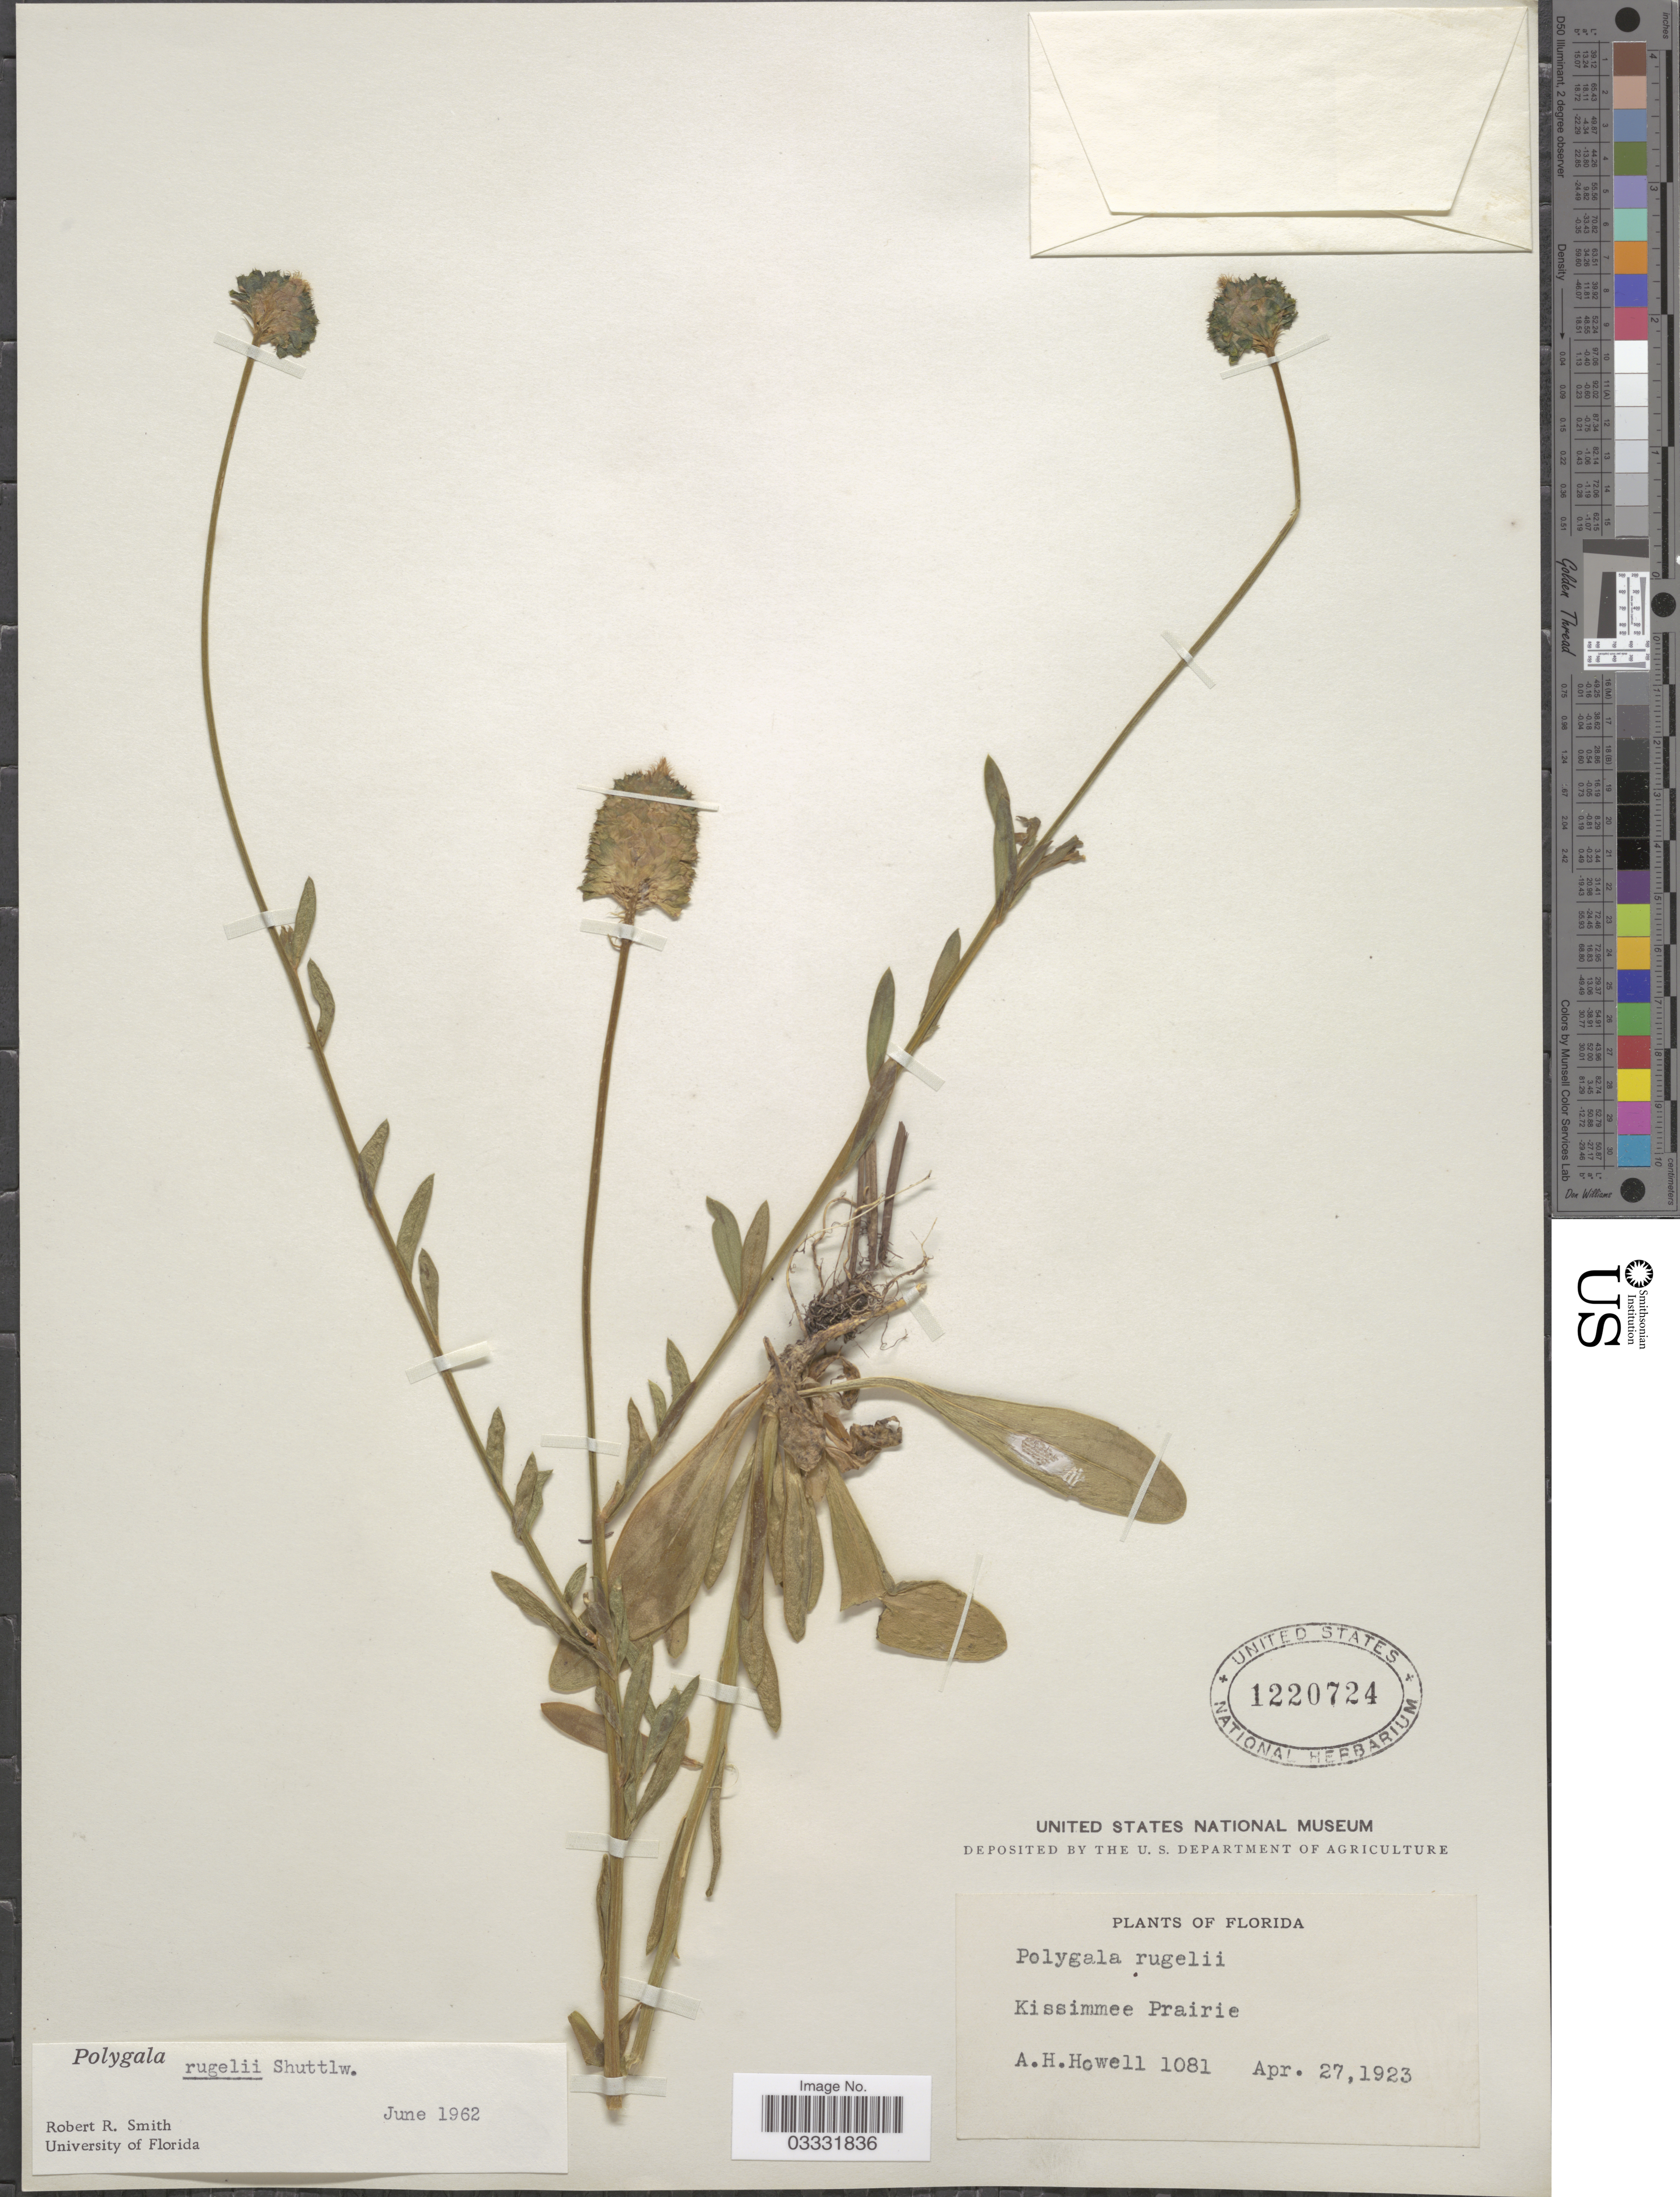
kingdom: Plantae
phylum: Tracheophyta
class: Magnoliopsida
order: Fabales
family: Polygalaceae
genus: Polygala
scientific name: Polygala rugelii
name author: Shuttlew. ex Chapm.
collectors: A. Howell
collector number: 1081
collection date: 1923-04-27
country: United States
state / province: Florida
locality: Kissimmee Prairie.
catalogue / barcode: US 1220724